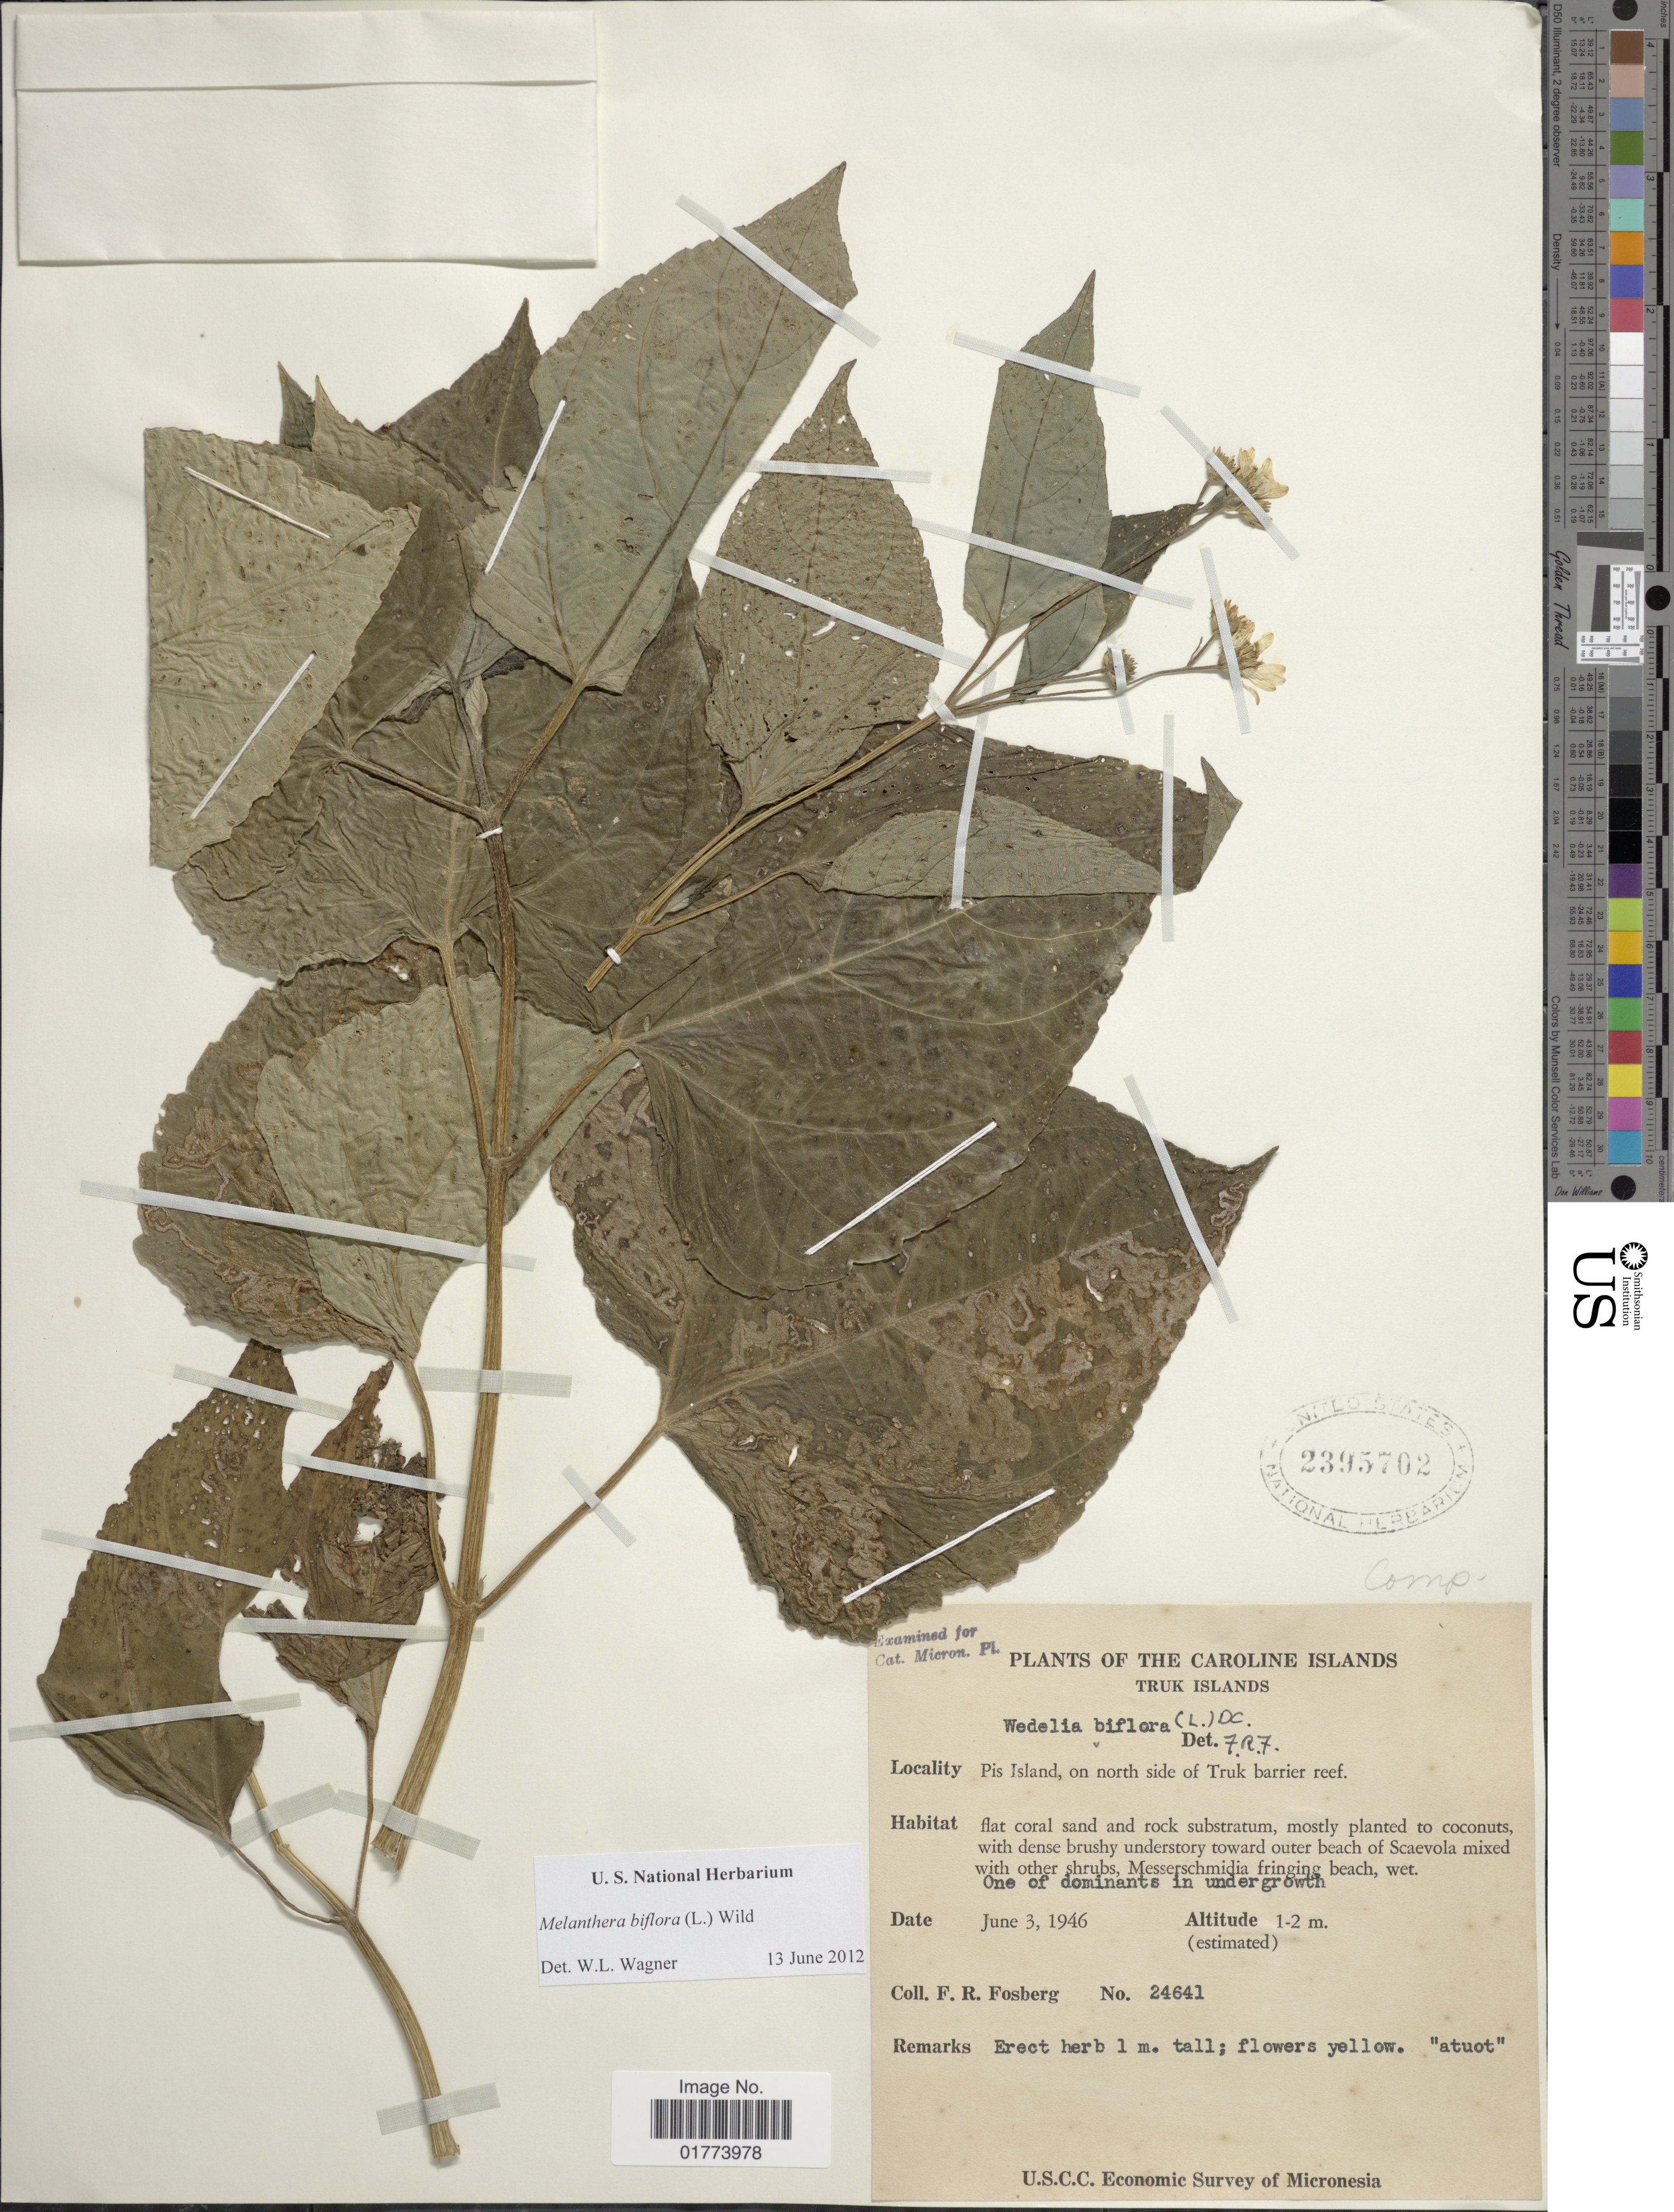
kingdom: Plantae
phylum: Tracheophyta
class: Magnoliopsida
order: Asterales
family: Asteraceae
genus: Wollastonia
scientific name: Wollastonia biflora var. biflora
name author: (L.) DC.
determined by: Wagner, W. L., (BOT), Smithsonian Institution - National Museum of Natural History (UNITED STATES)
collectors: F. R. Fosberg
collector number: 24641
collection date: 1946-06-03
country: Micronesia, Federated States of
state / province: Truk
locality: Caroline Islands, Pis Island, on north side of Truk barrier reef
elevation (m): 1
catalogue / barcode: US 2395702